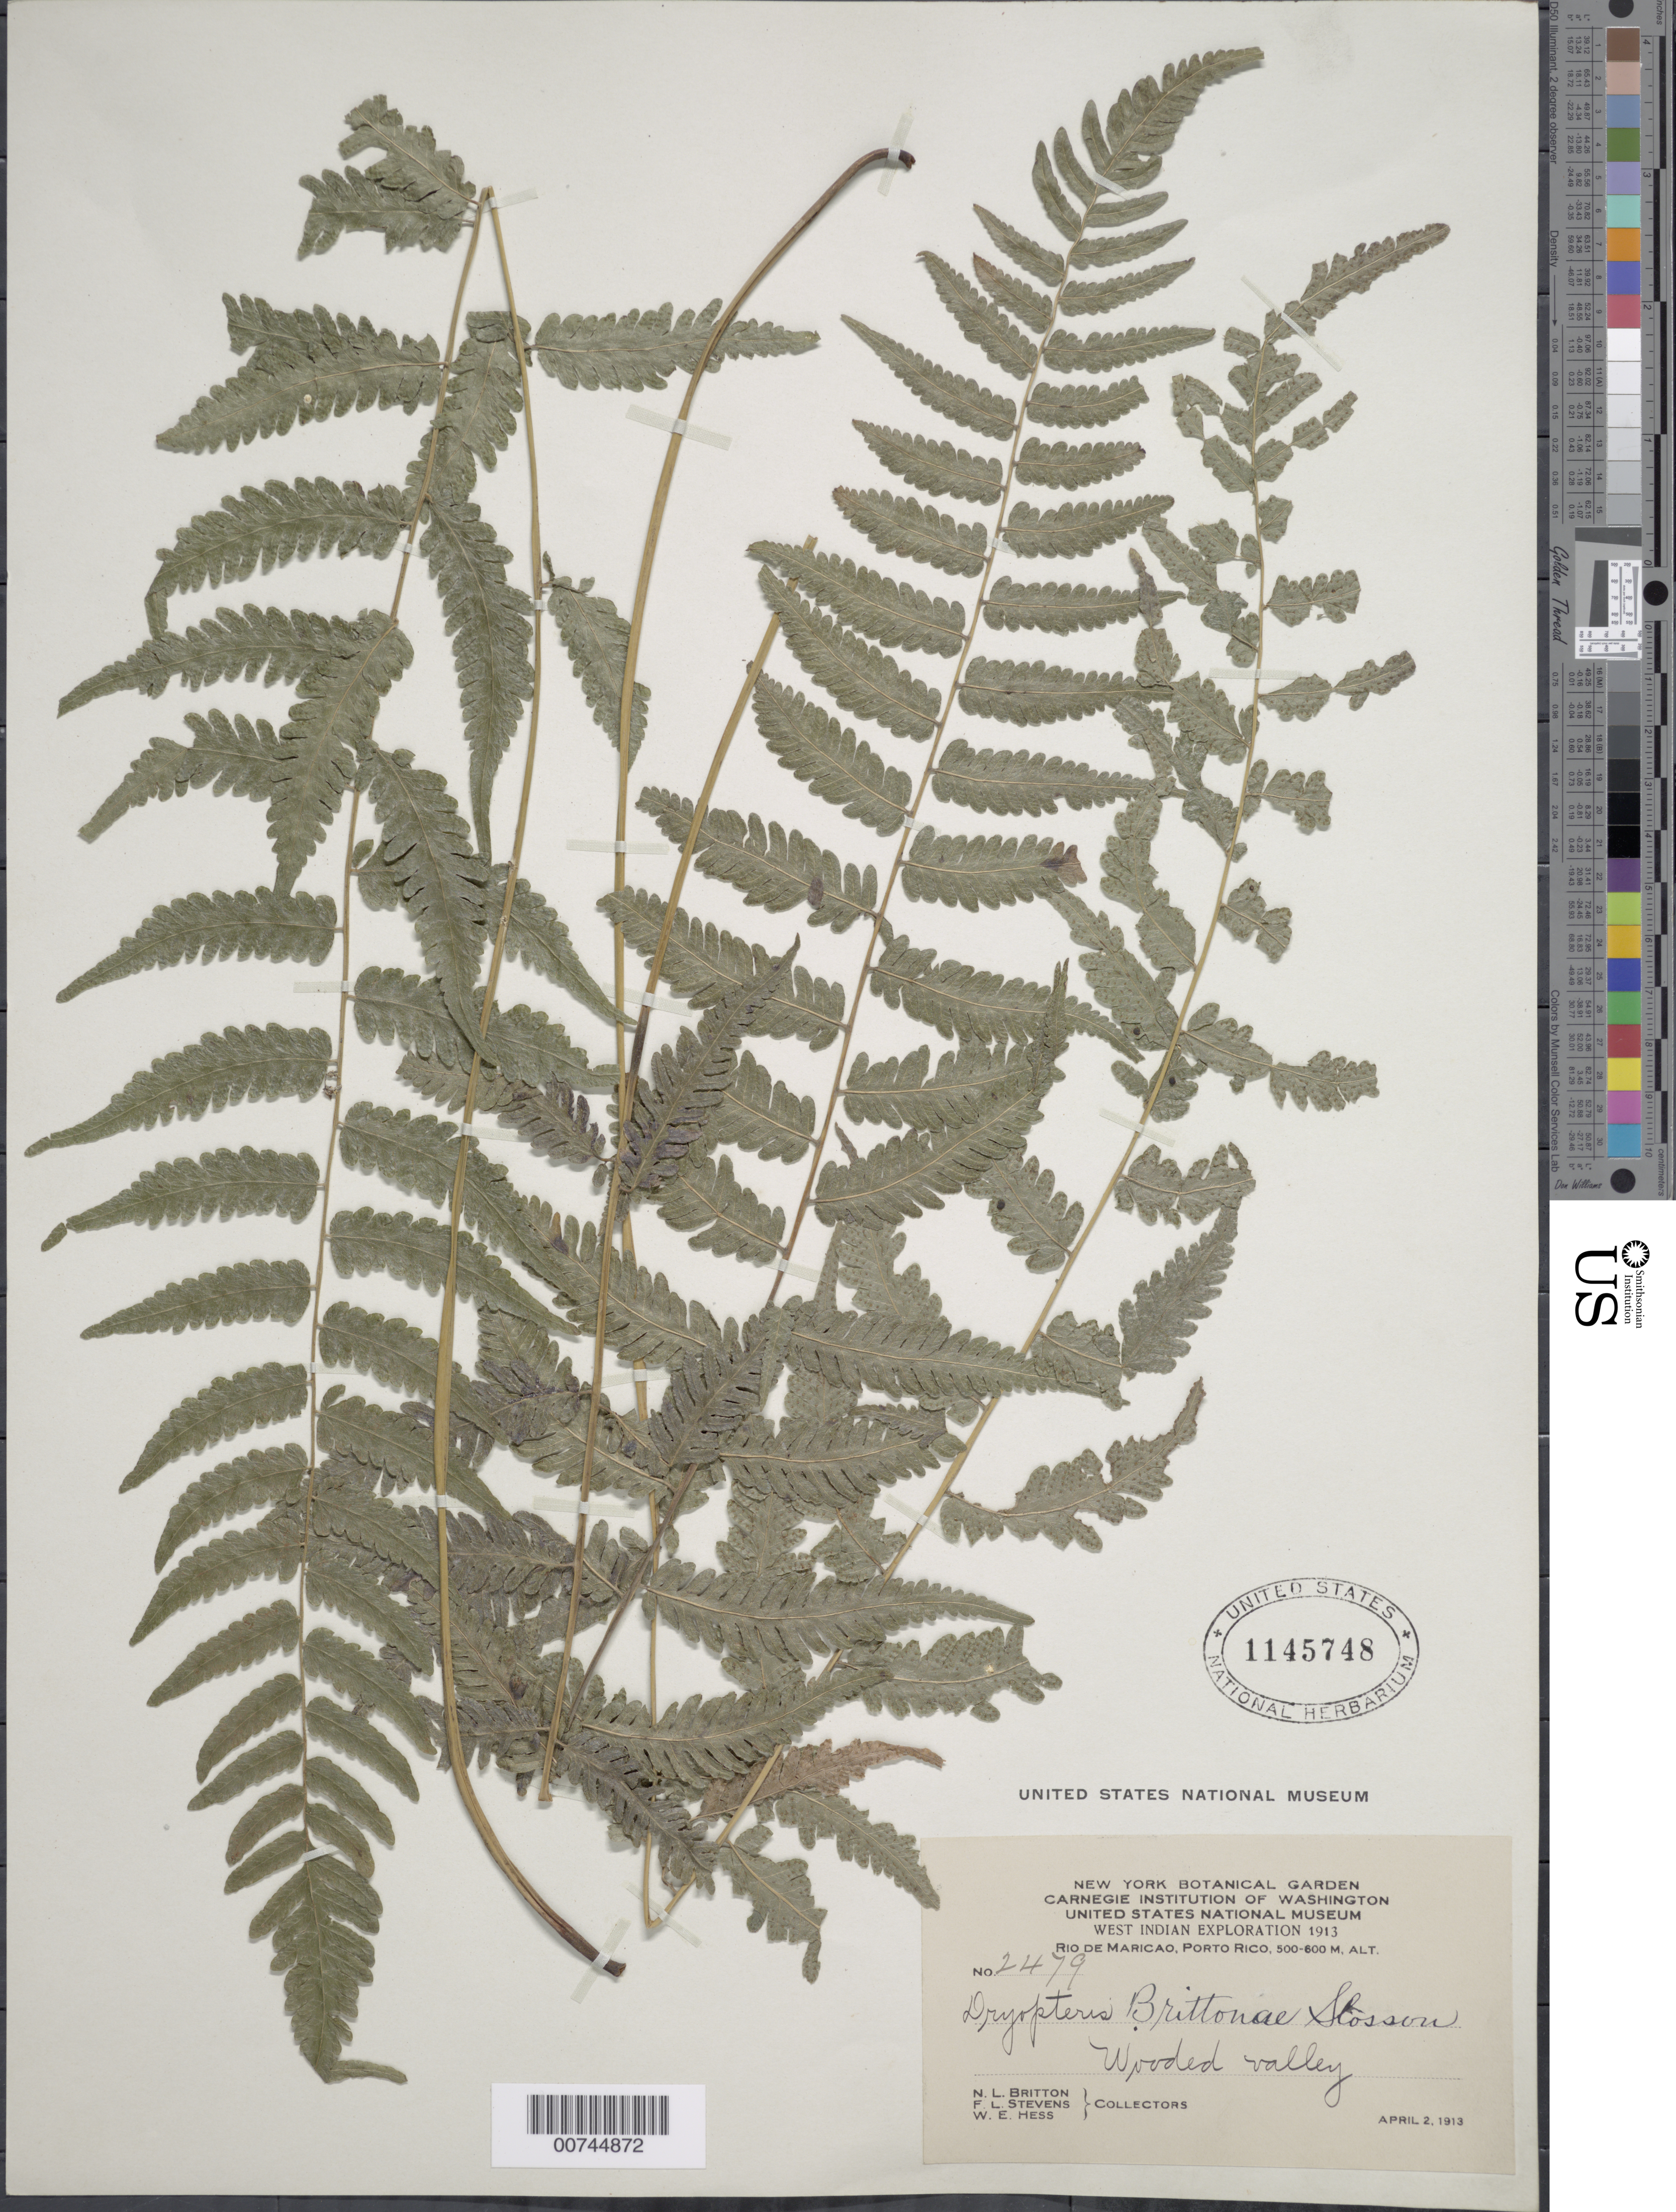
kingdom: Plantae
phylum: Tracheophyta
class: Polypodiopsida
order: Polypodiales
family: Thelypteridaceae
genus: Goniopteris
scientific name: Goniopteris brittonae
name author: (Slosson ex Maxon) Ching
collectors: N. Britton, F. L. Stevens & W. Hess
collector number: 2479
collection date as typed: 02 Apr 1913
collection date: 1913-04-02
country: Puerto Rico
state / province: Maricao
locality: Rio Maricao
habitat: Wooded valley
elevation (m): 500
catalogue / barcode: US 1145748